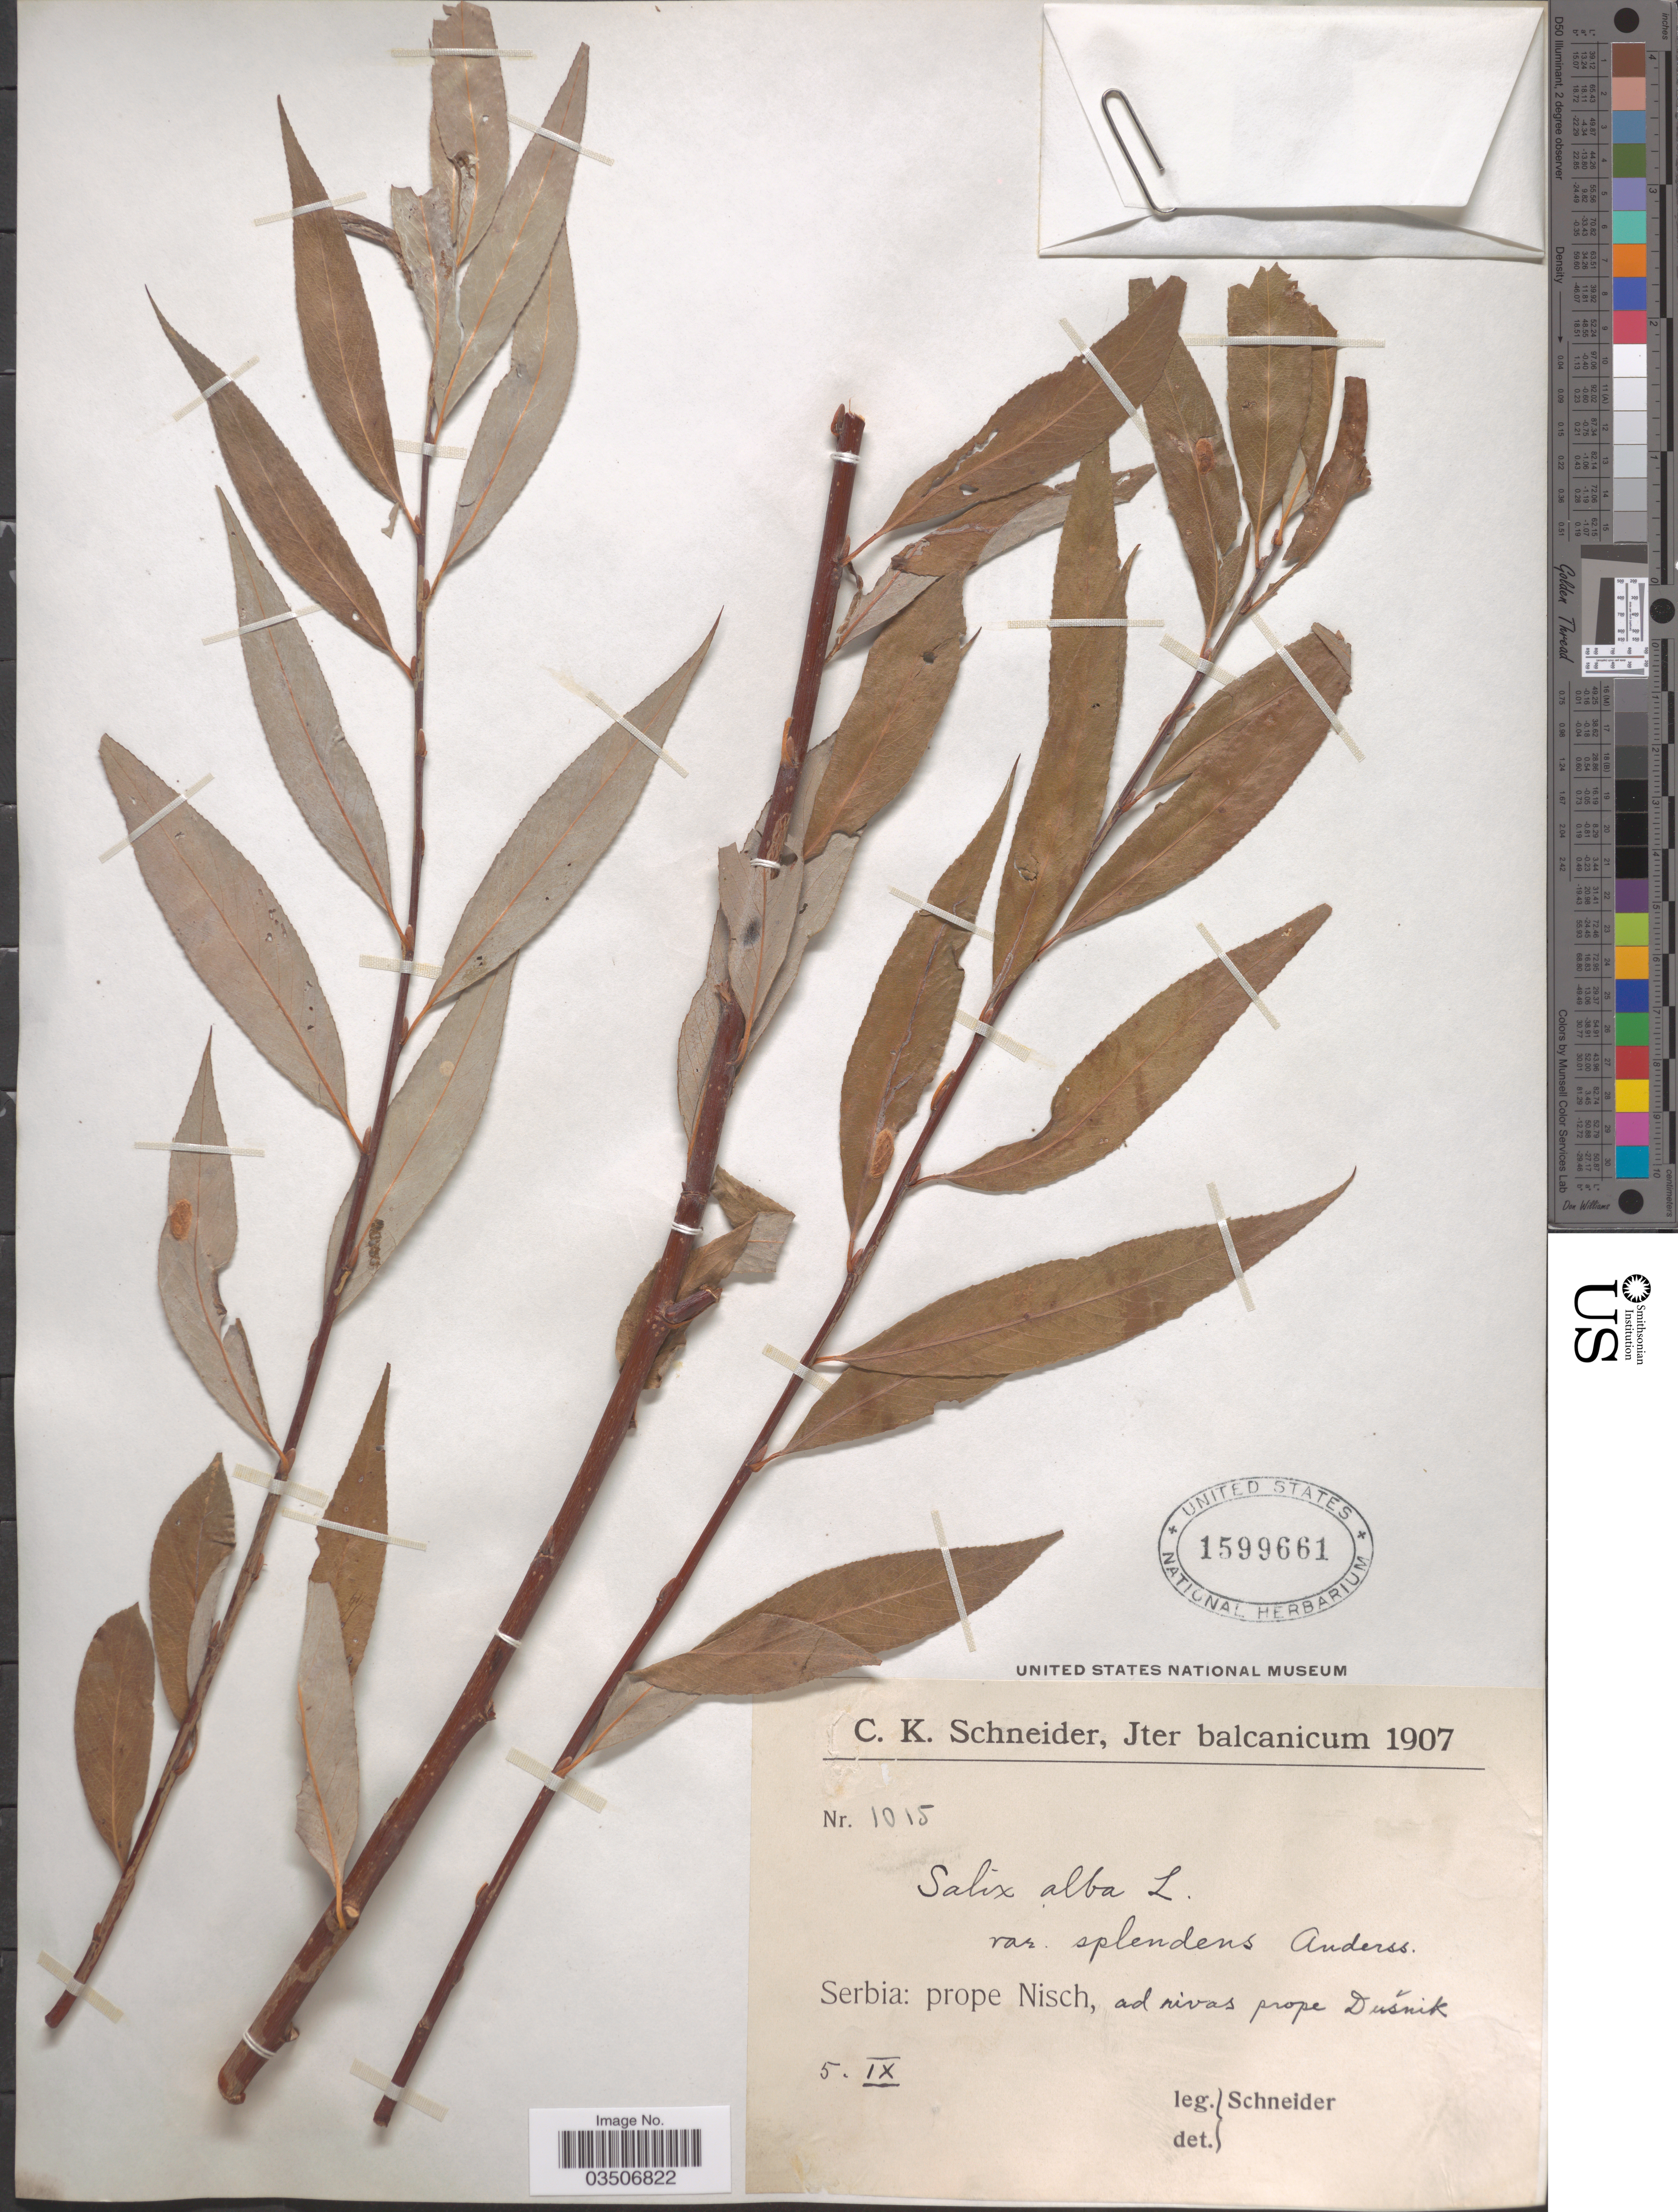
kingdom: Plantae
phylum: Tracheophyta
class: Magnoliopsida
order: Malpighiales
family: Salicaceae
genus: Salix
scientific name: Salix alba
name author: L.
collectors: C. K. Schneider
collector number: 1015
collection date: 1907-09-05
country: Serbia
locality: Balcanicum. Prope Nisch, ad rivas prope Dŭsnik.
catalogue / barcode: US 1599661